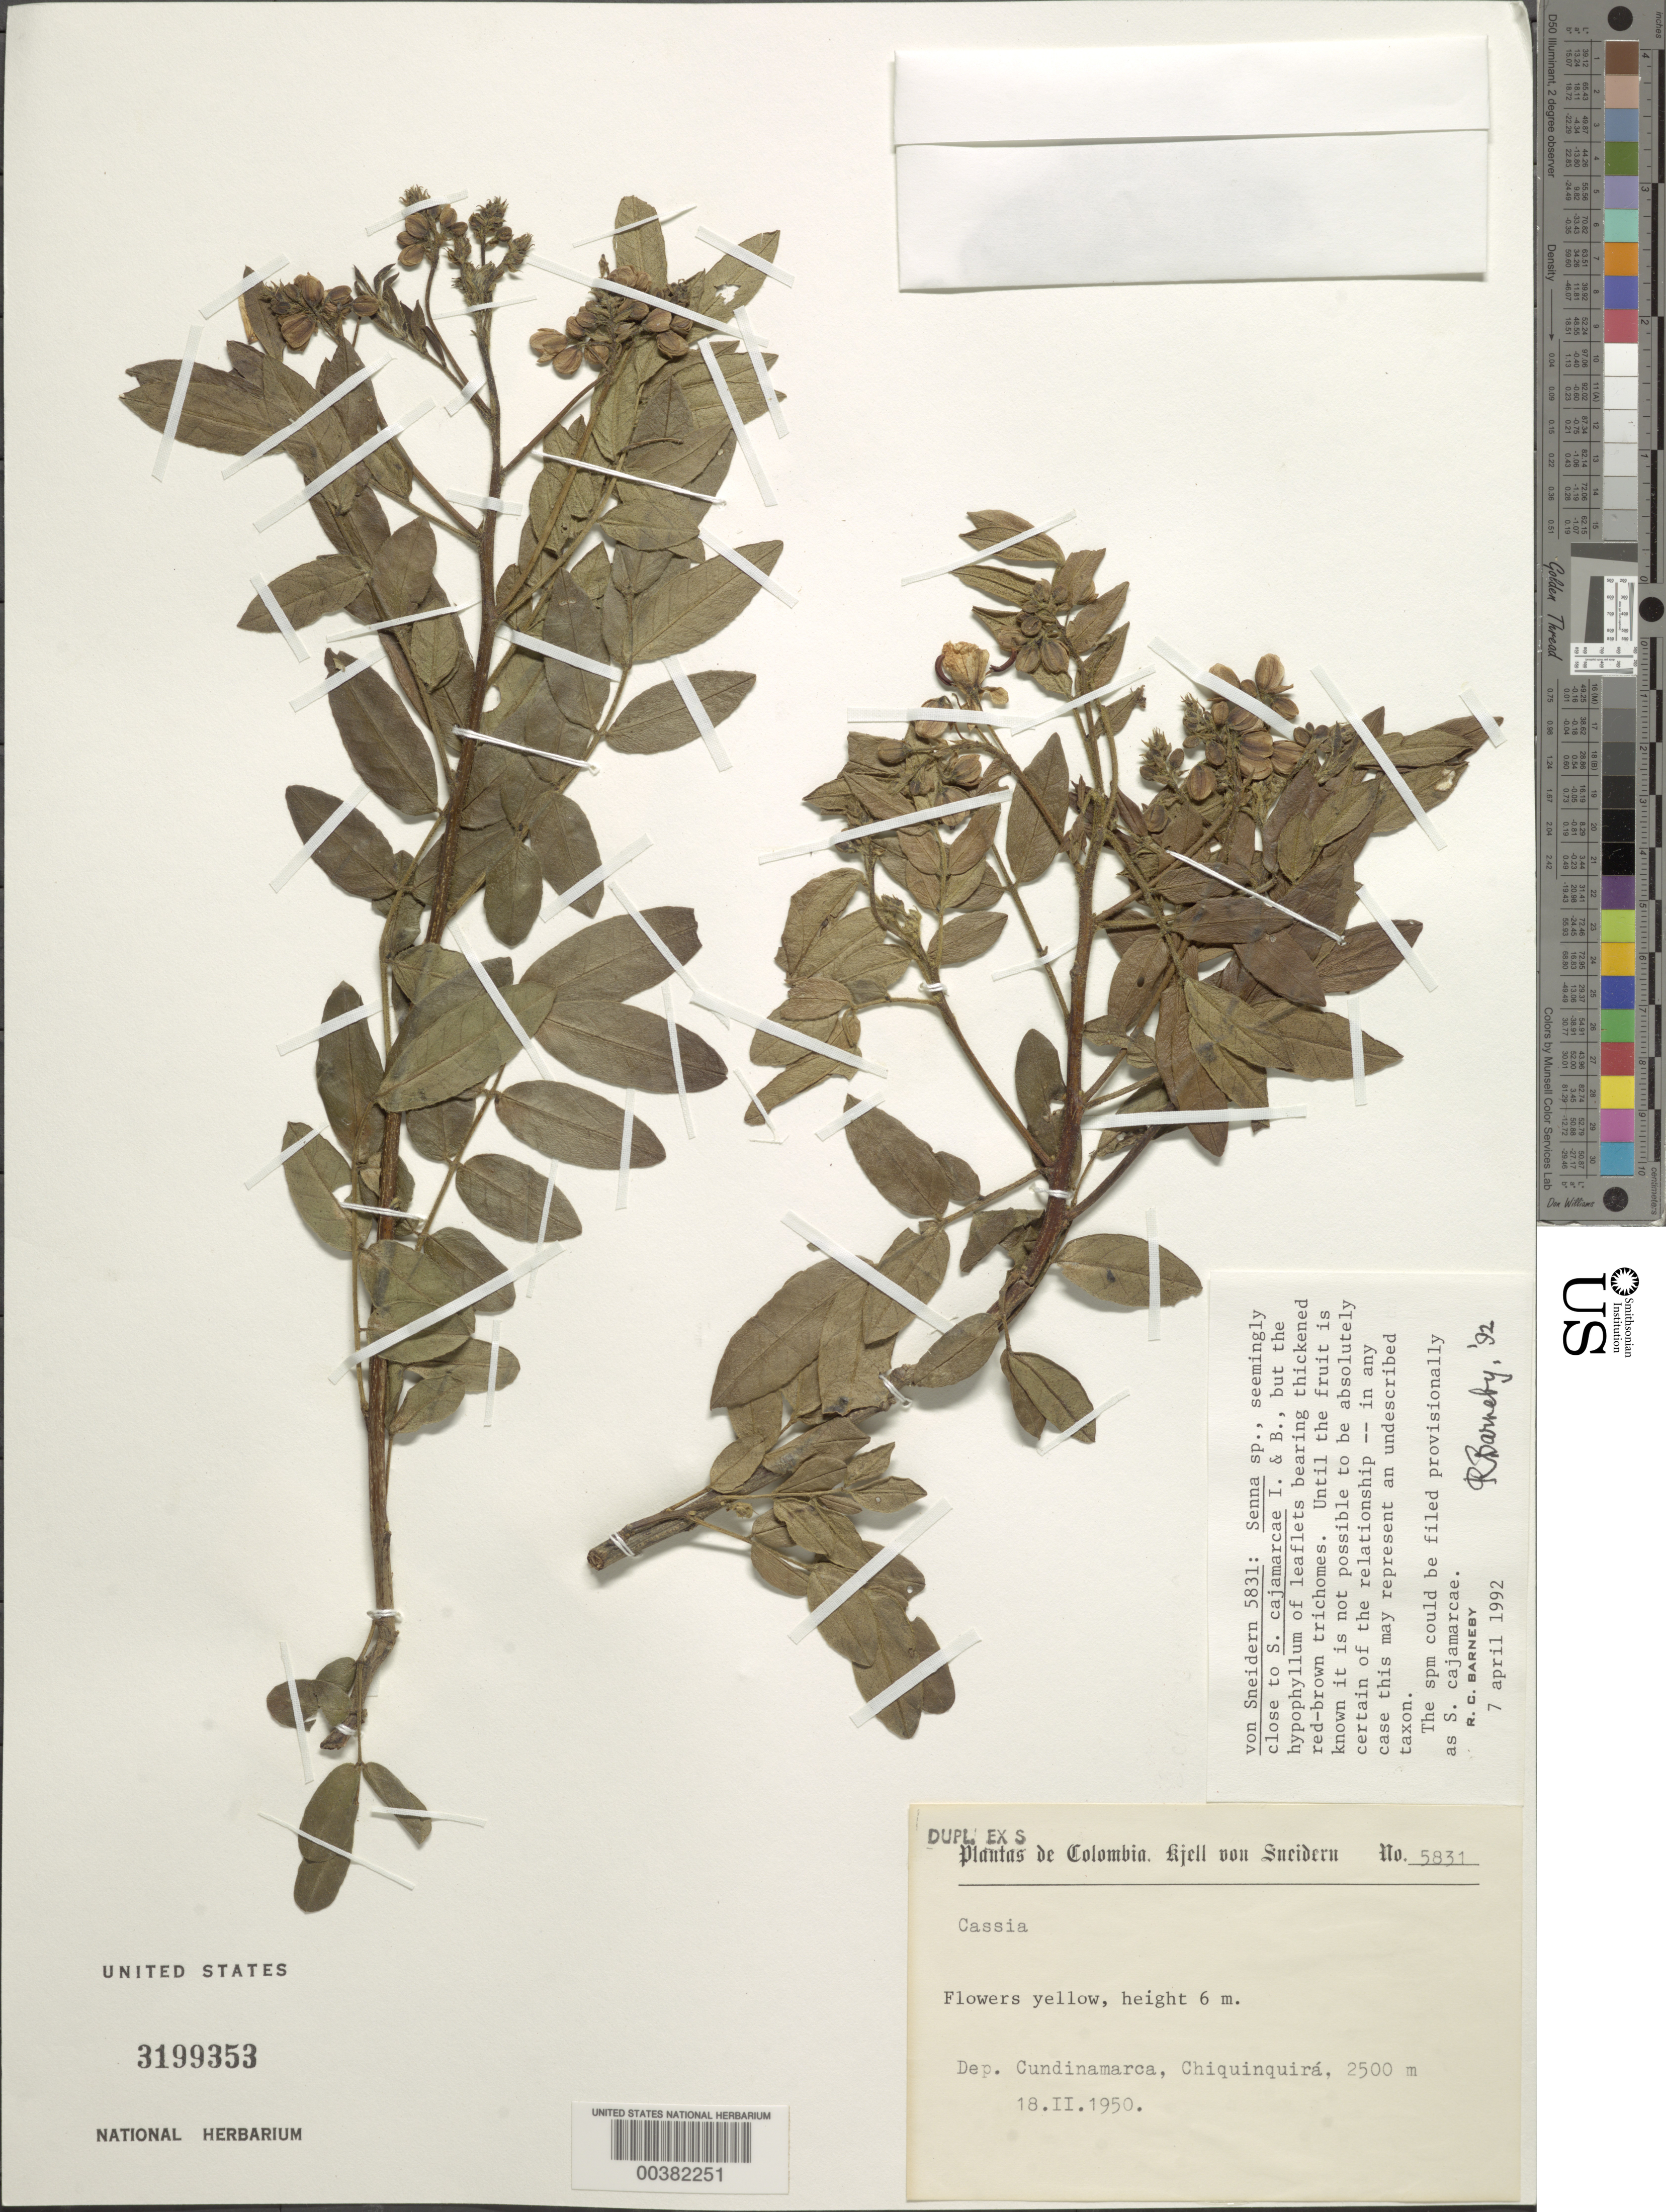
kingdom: Plantae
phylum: Tracheophyta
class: Magnoliopsida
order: Fabales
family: Fabaceae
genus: Senna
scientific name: Senna cajamarcae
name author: H.S. Irwin & Barneby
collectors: K. von Sneidern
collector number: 5831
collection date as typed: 18 Feb 1950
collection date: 1950-02-18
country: Colombia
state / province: Cundinamarca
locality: Chiquinquira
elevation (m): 2500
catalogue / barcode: US 3199353